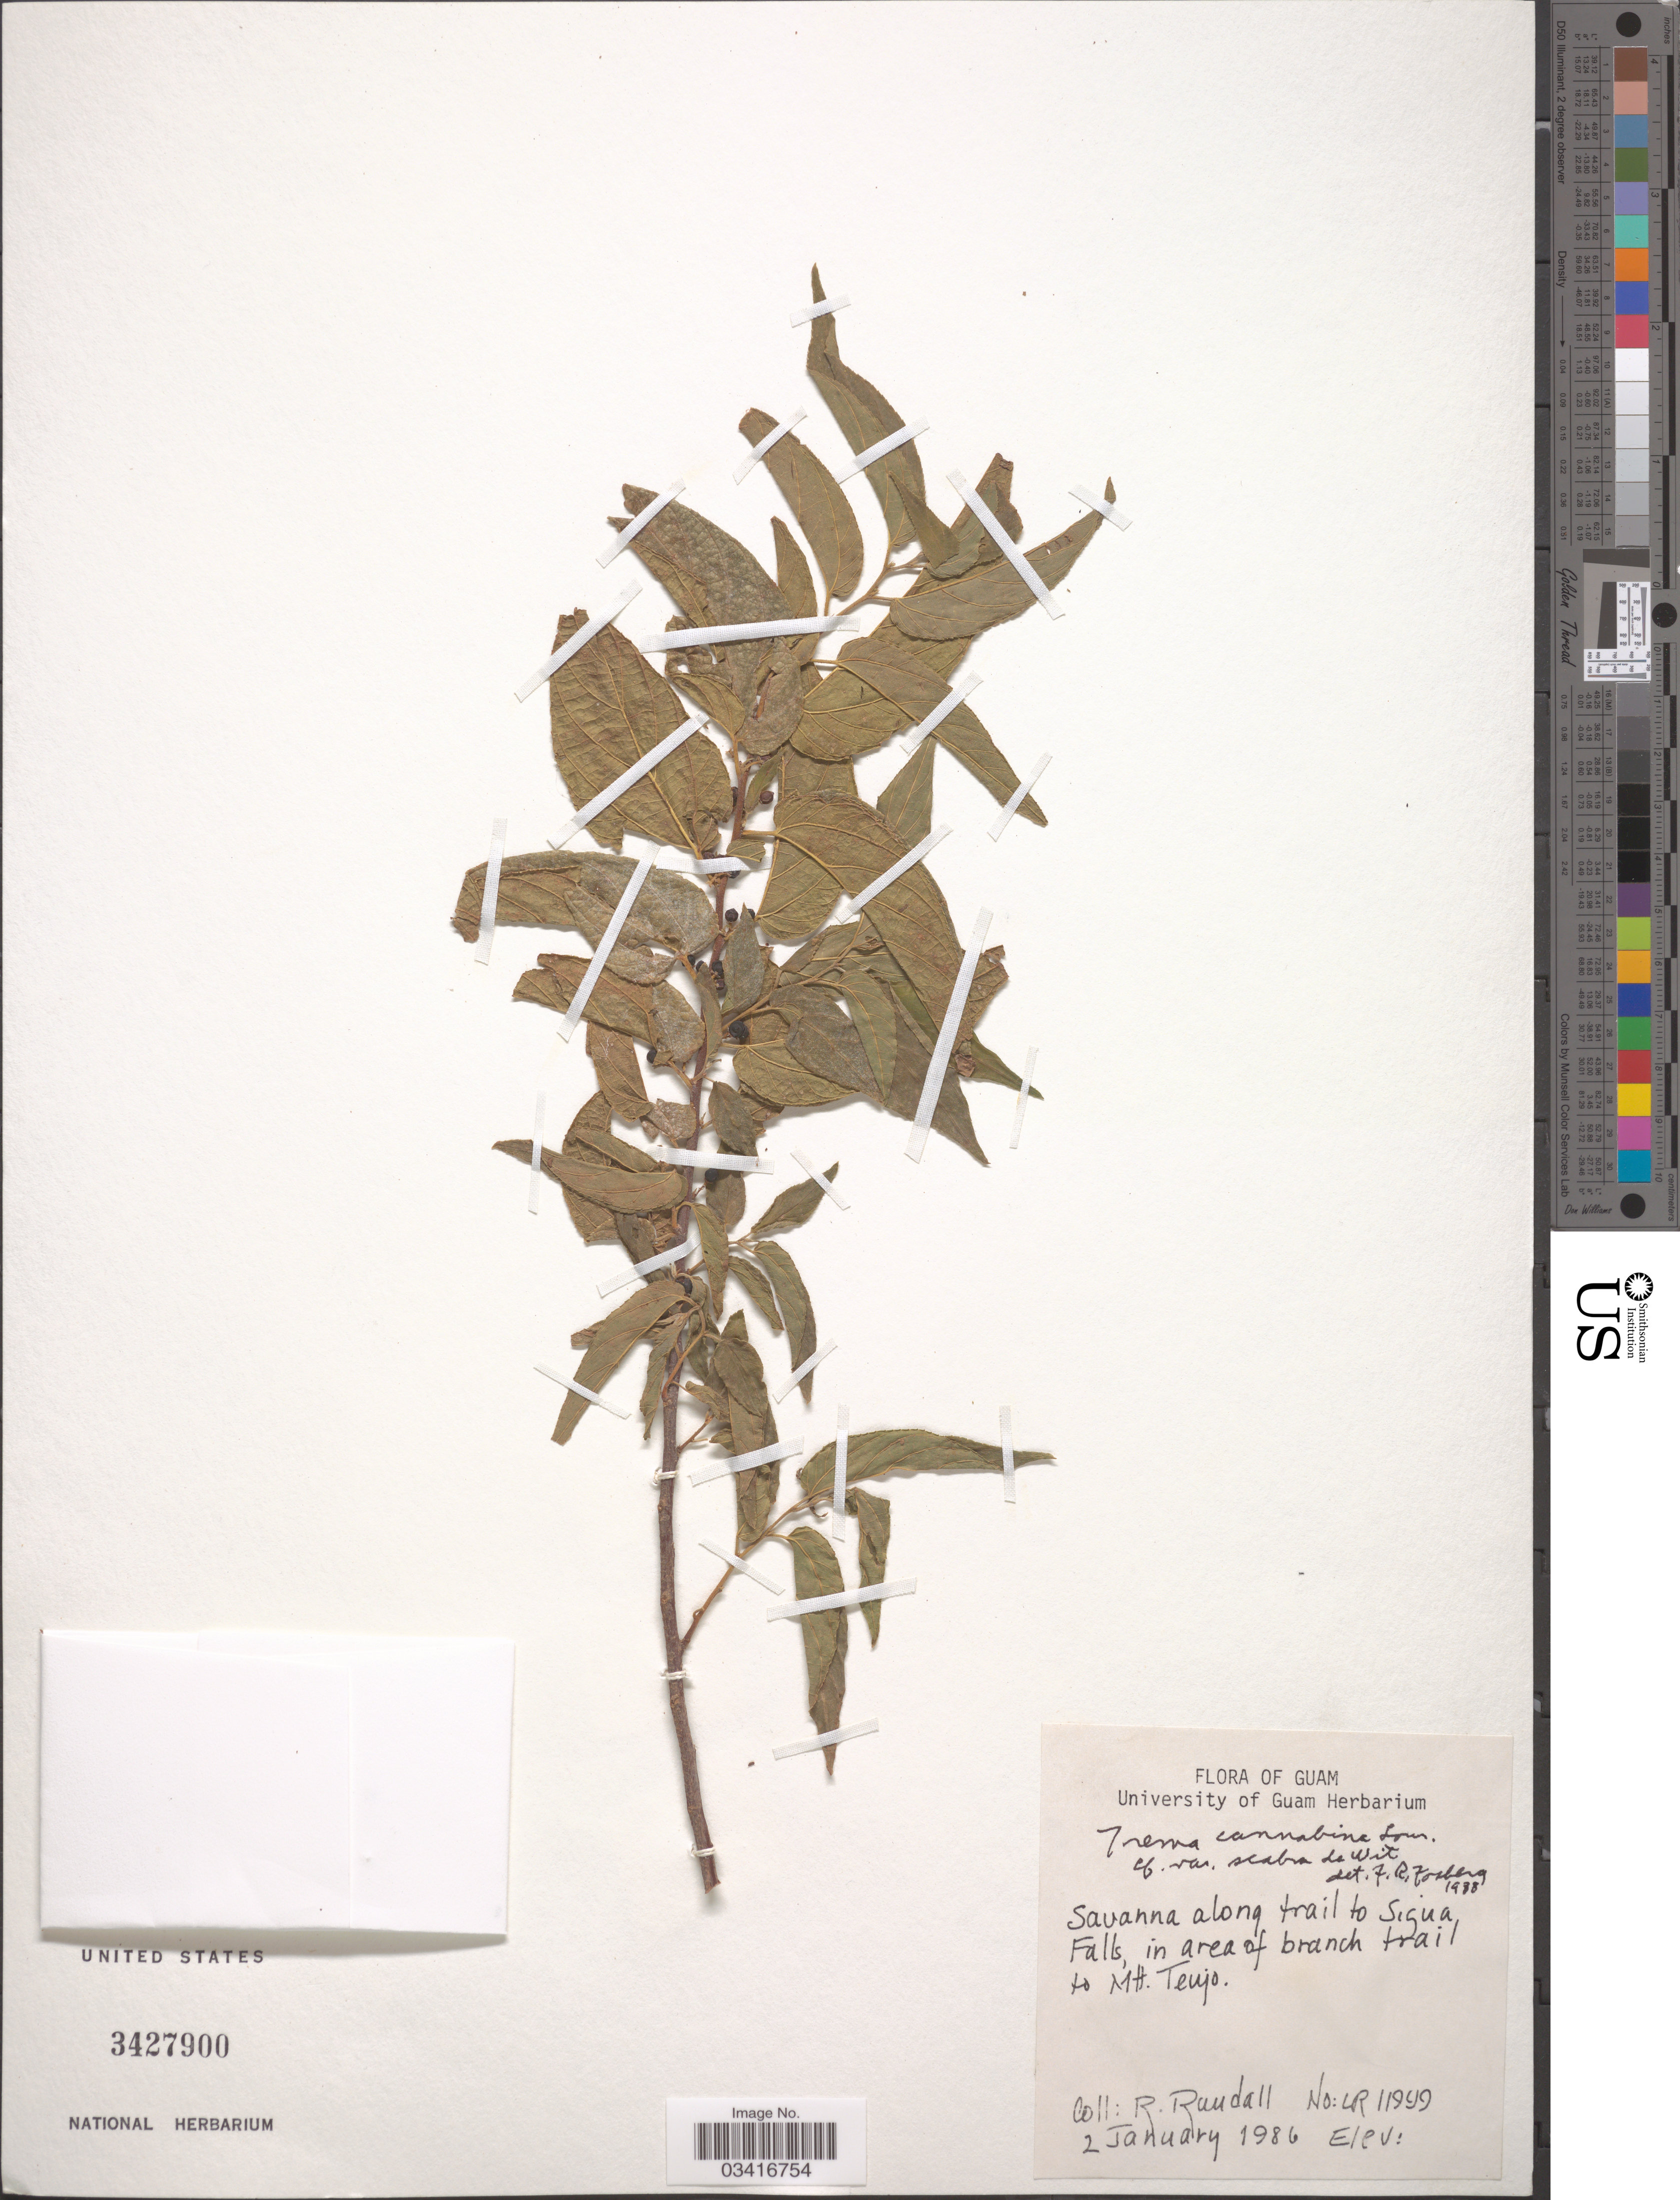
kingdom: Plantae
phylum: Tracheophyta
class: Magnoliopsida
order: Rosales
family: Cannabaceae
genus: Trema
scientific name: Trema cannabina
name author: Lour.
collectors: R. Raudall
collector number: LR 11999*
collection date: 1986-01-02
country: Guam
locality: Savanna along trail to Sigua Falls, in area of branch trail to Mt. Tenjo.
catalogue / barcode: US 3427900